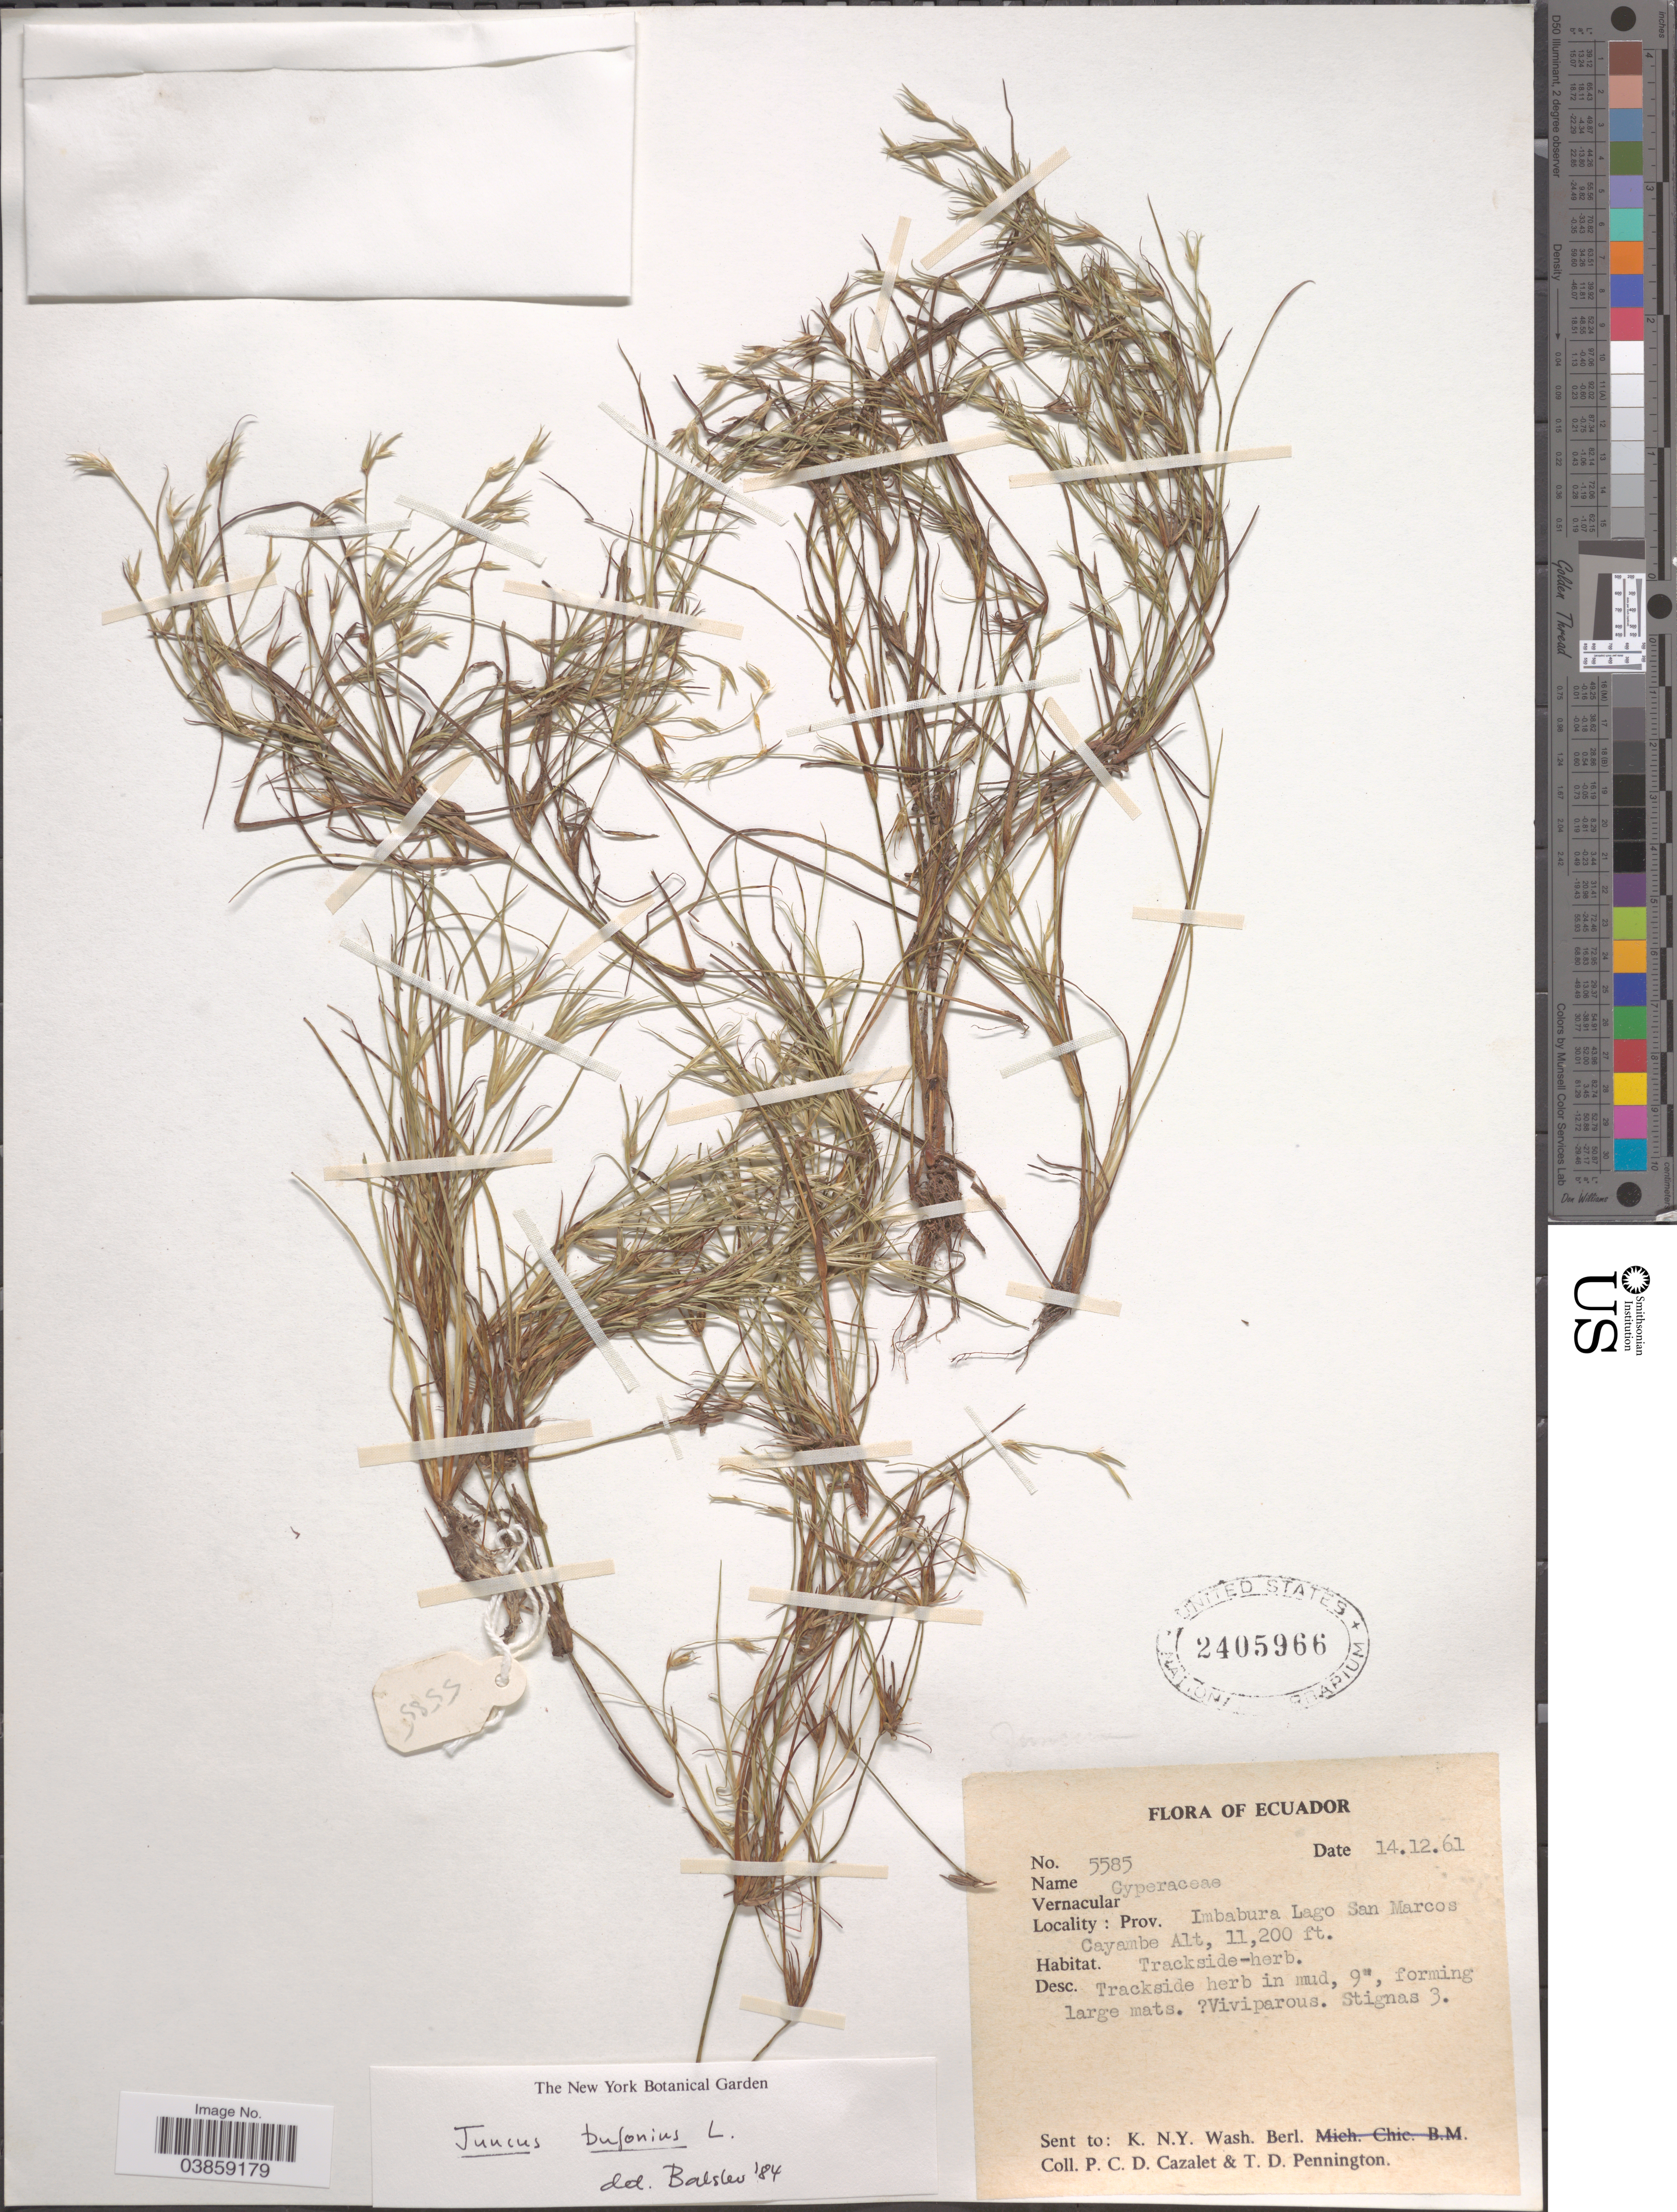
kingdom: Plantae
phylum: Tracheophyta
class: Liliopsida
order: Poales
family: Juncaceae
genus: Juncus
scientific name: Juncus bufonius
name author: L.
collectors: P. C. D. Cazalet & T. D. Pennington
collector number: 5585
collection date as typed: Transcribed d/m/y: 14/12/61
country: Ecuador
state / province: Imbabura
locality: Lago San Marcos Cayambe.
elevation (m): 3414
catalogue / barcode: US 2405966